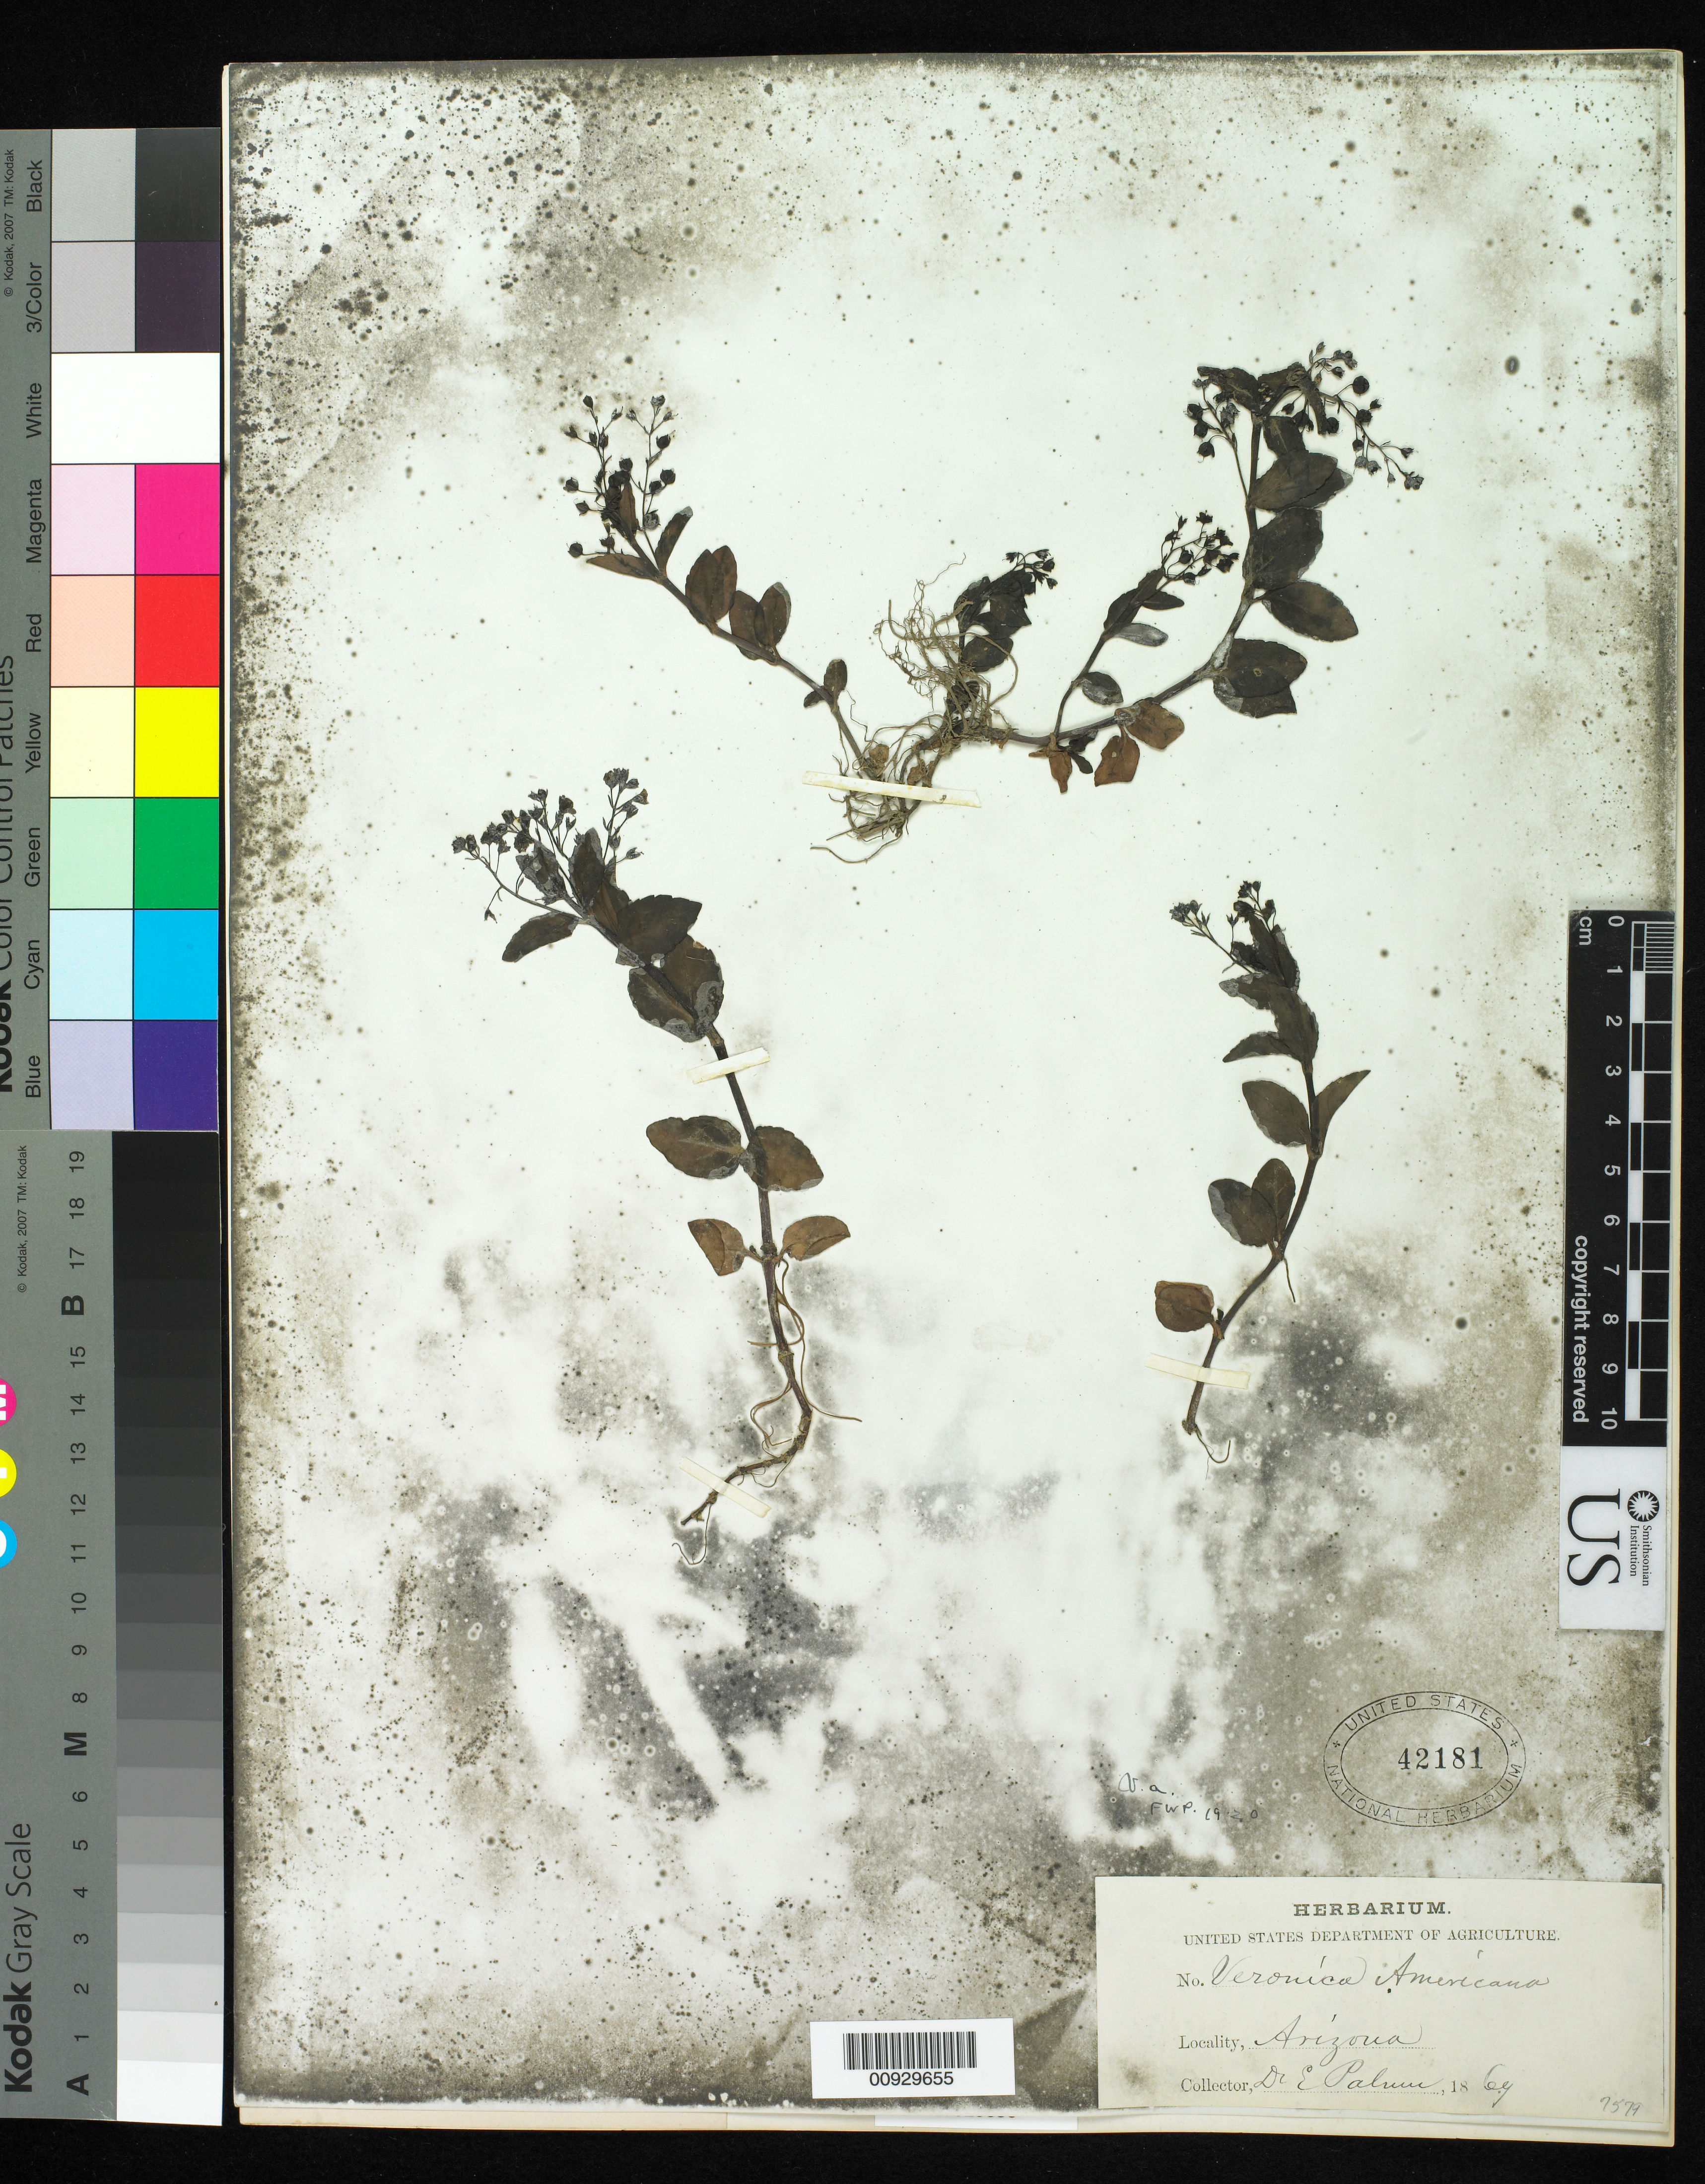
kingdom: Plantae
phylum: Tracheophyta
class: Magnoliopsida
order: Lamiales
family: Plantaginaceae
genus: Veronica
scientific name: Veronica americana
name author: Schwein. ex Benth.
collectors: E. Palmer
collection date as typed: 1867 or -- --- 1869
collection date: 1867/1869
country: United States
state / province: Arizona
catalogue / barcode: US 42181